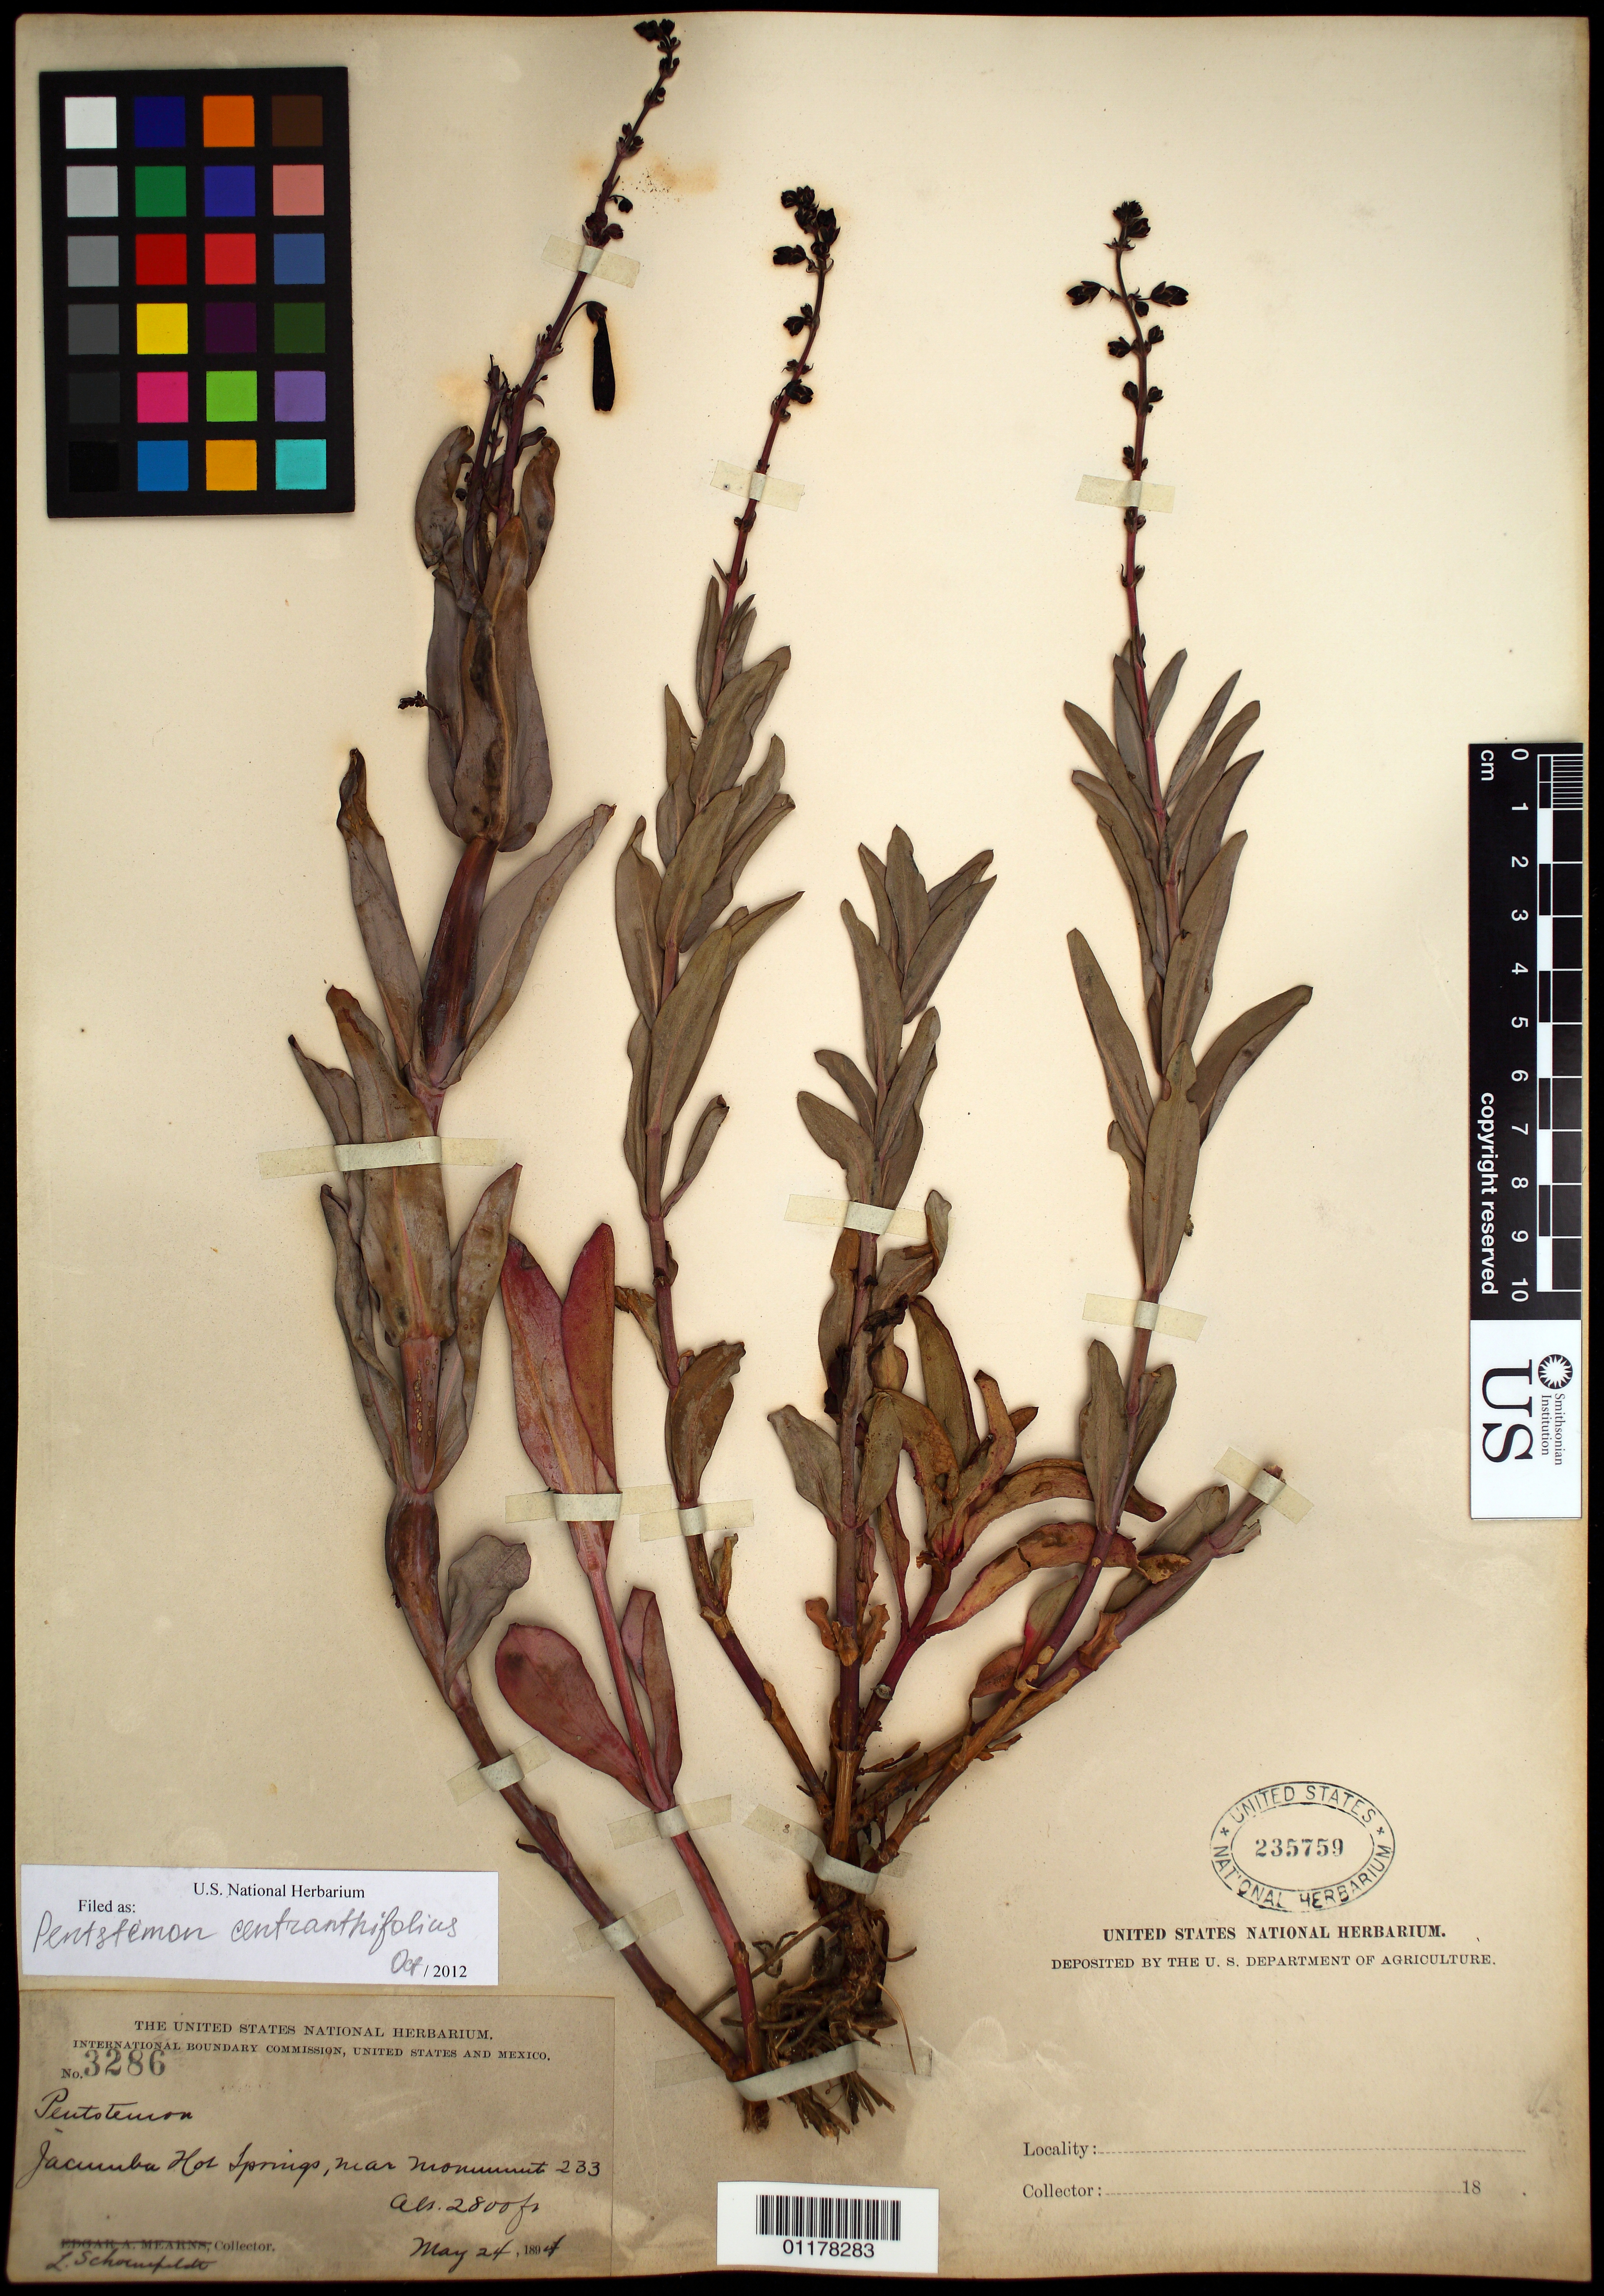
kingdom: Plantae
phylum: Tracheophyta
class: Magnoliopsida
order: Lamiales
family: Plantaginaceae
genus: Penstemon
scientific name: Penstemon centranthifolius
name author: Benth.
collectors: L. Schounfeldt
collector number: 3286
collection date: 1894-05-24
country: United States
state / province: California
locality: Jacumba Hot Springs, near Monument 233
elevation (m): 853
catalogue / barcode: US 235759